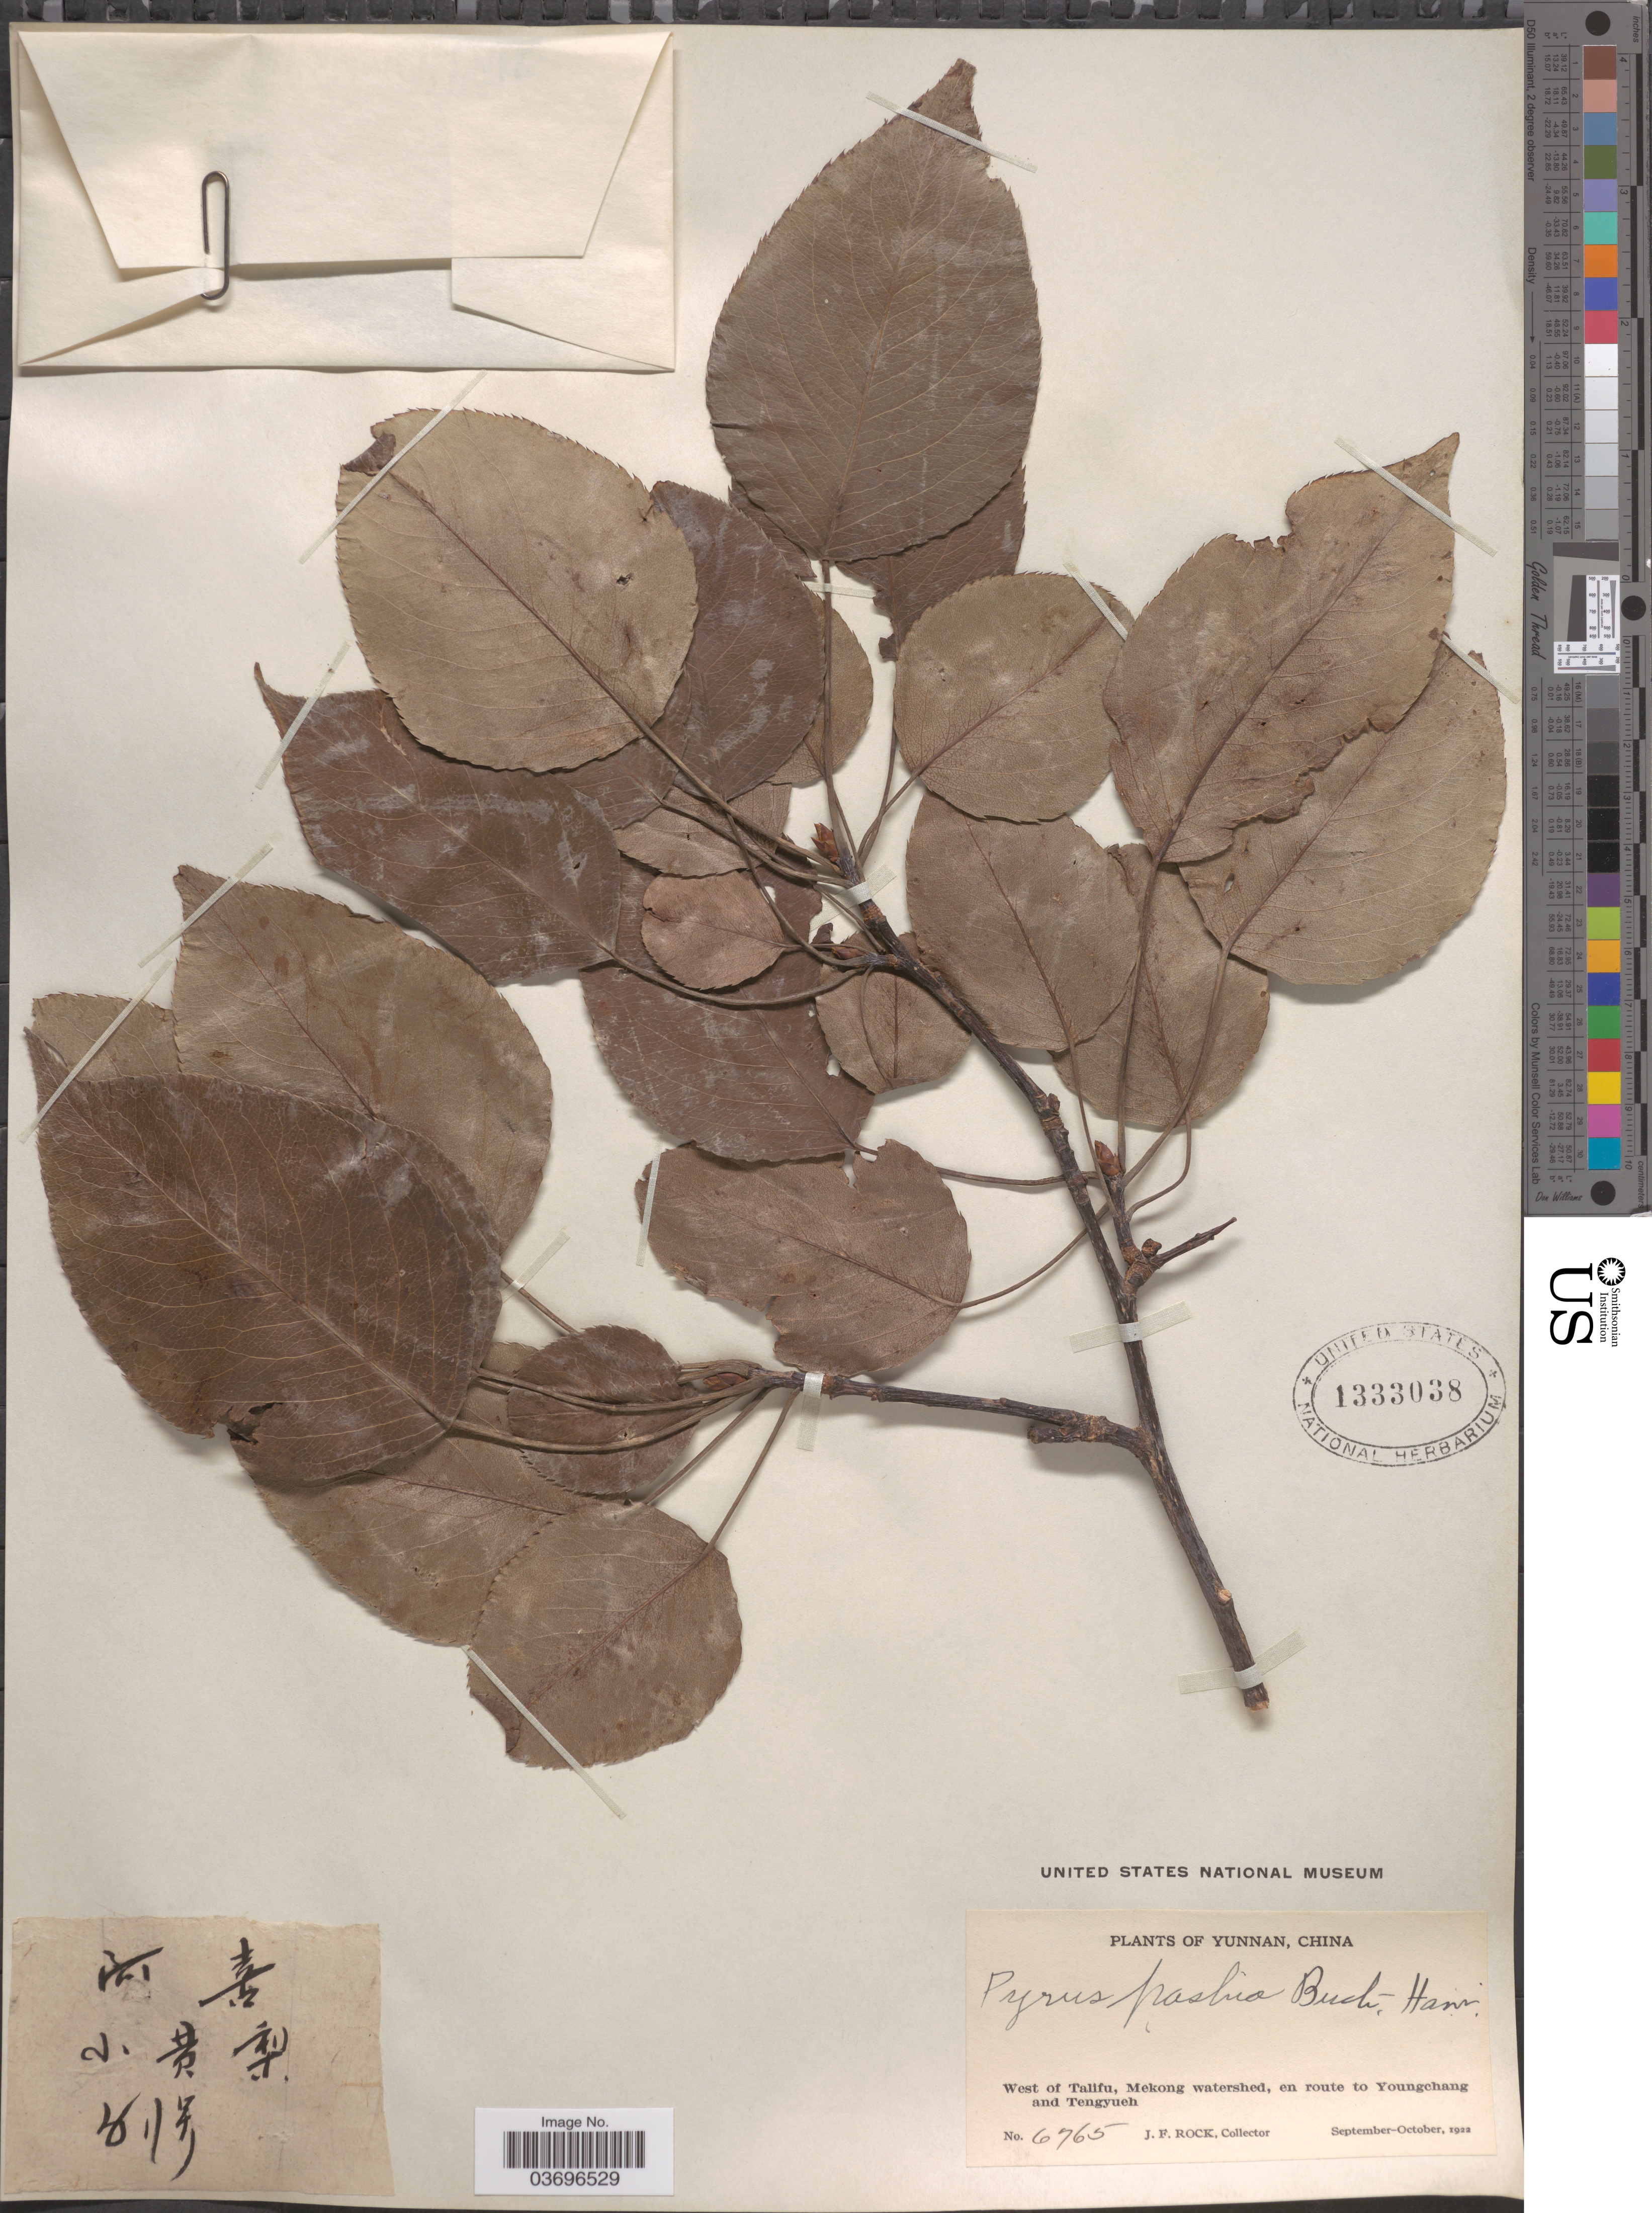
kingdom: Plantae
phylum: Tracheophyta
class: Magnoliopsida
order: Rosales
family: Rosaceae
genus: Pyrus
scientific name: Pyrus pashia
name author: Buch.-Ham. ex D. Don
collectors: J. Rock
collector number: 6765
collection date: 1922-09/1922-10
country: China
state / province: Yunnan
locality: West of Talifu, Mekong watershed, en route to Youngchang and Tengyueh.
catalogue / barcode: US 1333038